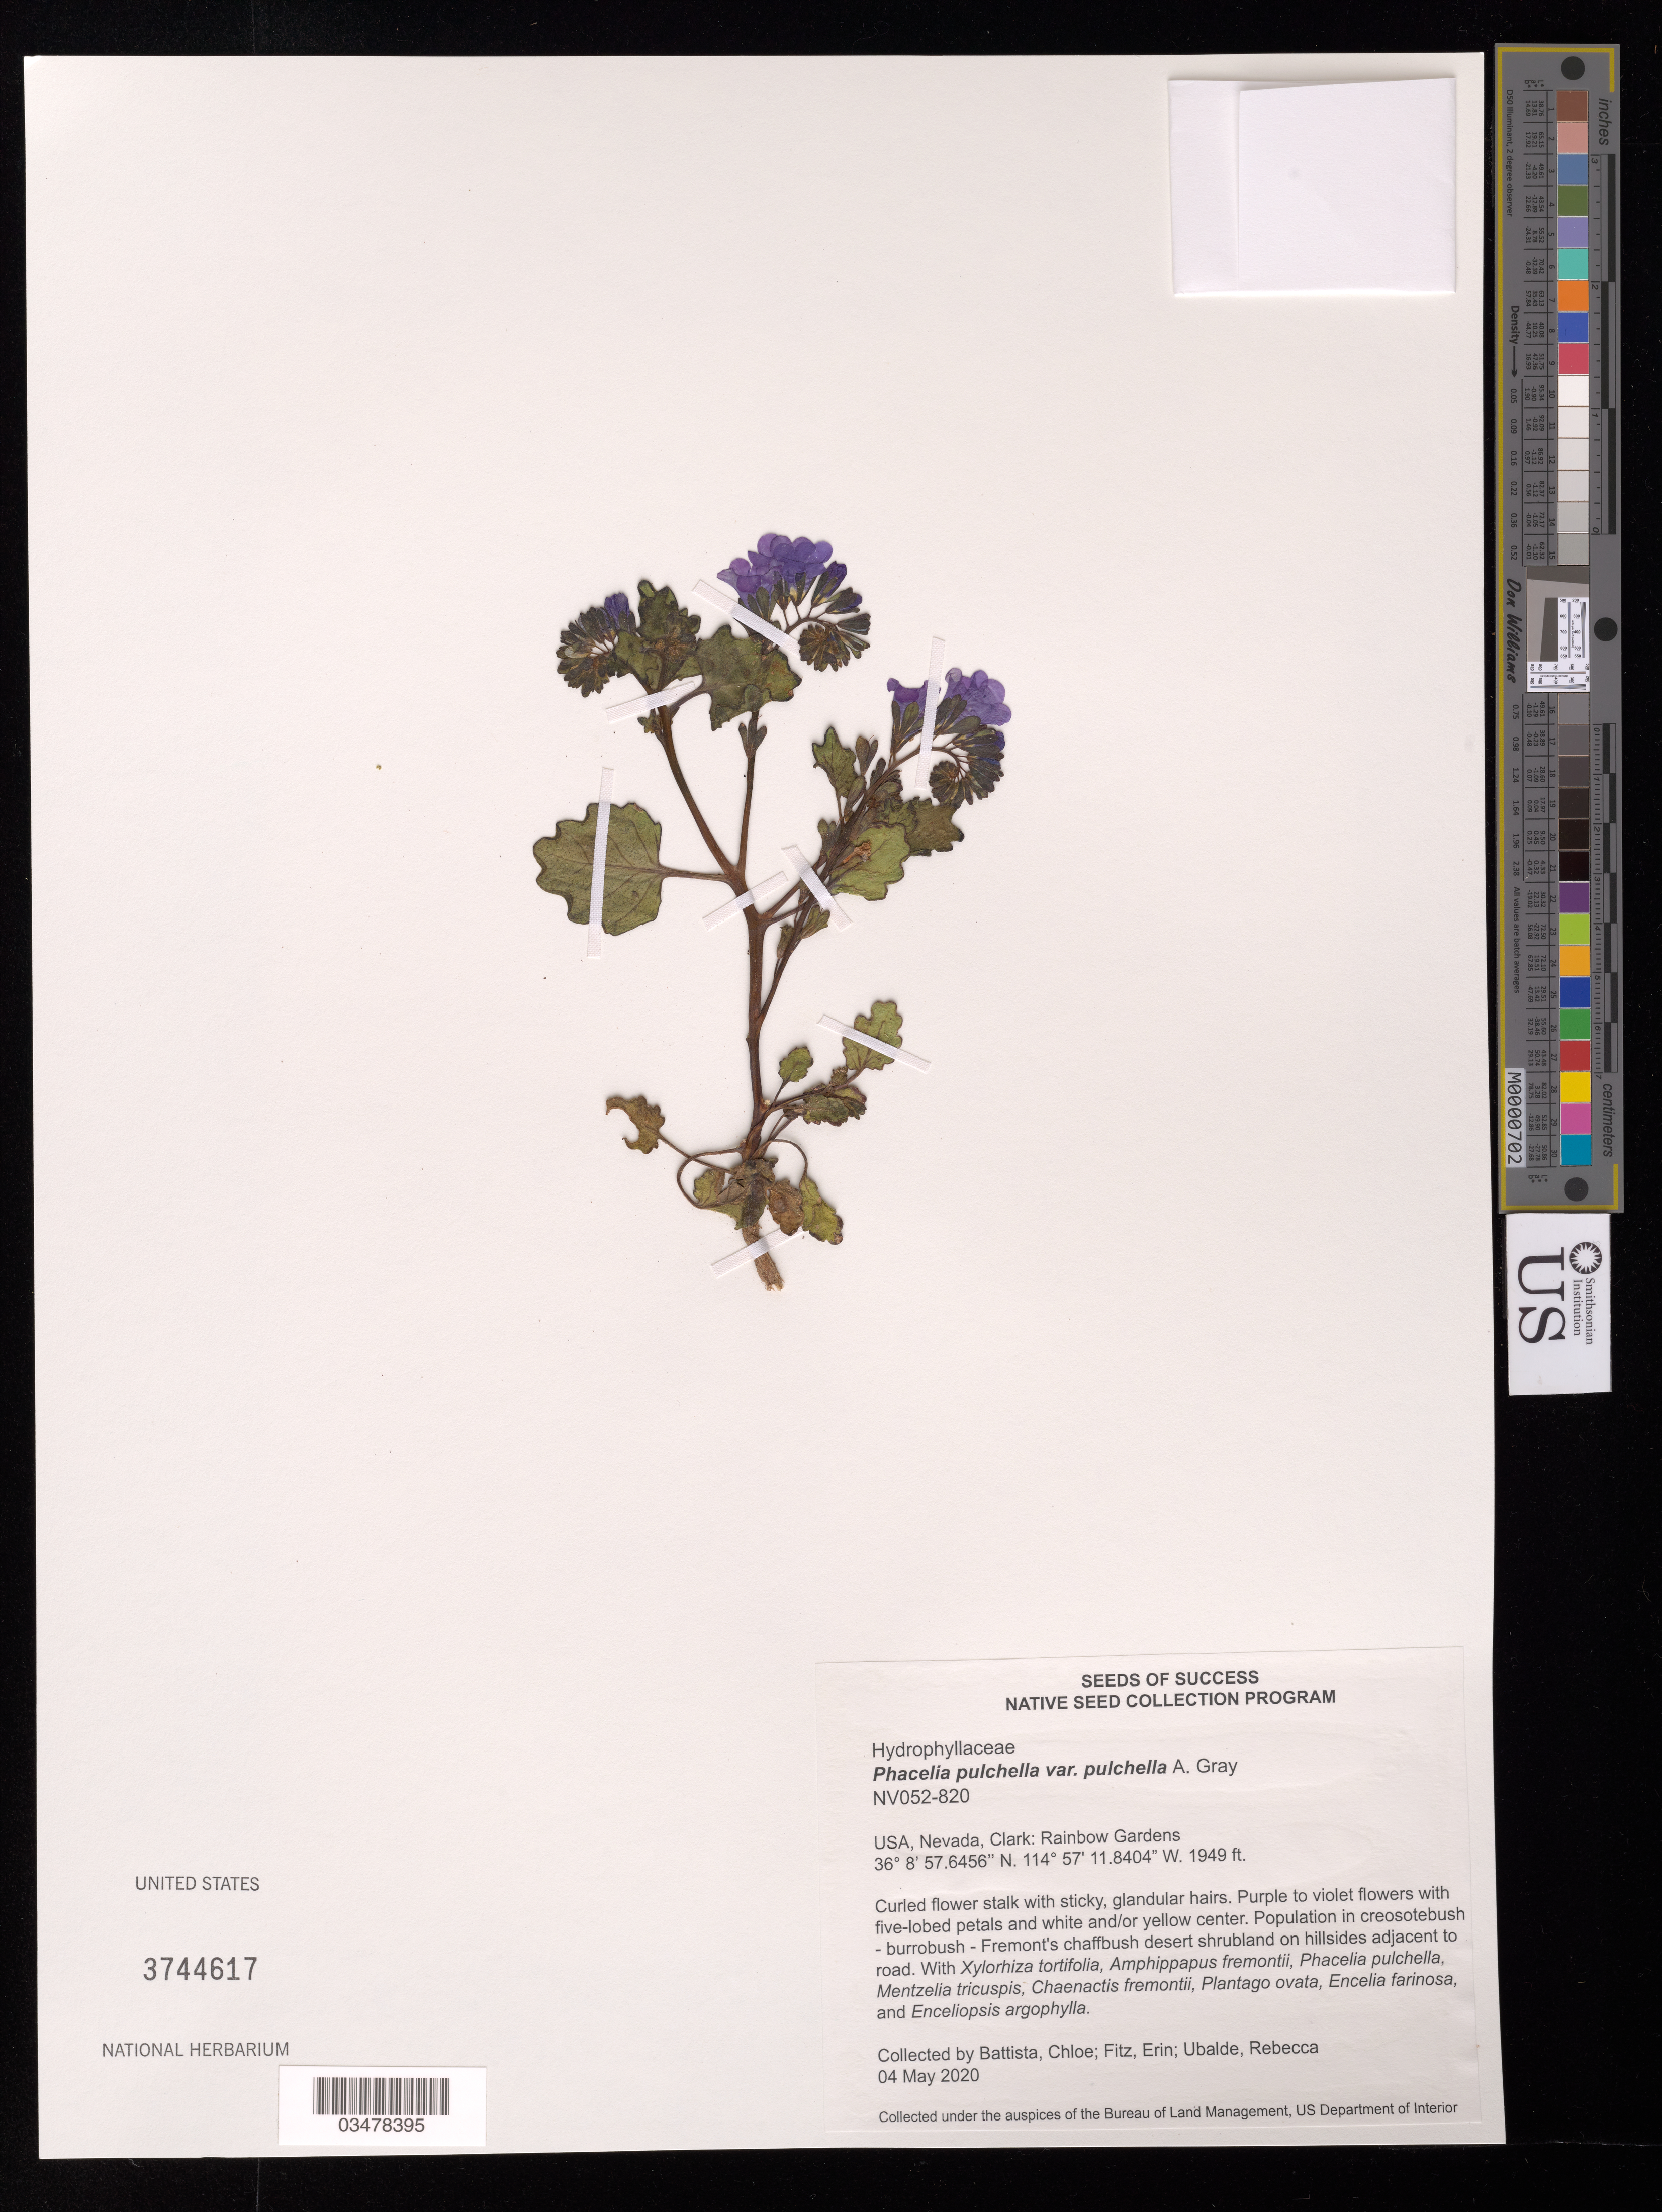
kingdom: Plantae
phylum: Tracheophyta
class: Magnoliopsida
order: Boraginales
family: Hydrophyllaceae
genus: Phacelia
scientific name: Phacelia pulchella var. pulchella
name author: A. Gray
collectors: C. Battista, E. Fitz & R. Ubalde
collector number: NV052-820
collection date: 2020-05-04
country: United States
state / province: Nevada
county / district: Clark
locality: Rainbow Gardens.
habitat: Creosotebush-burrobush-Fremont's chaffbush desert shrubland. With Phacelia pulchella, Plantago ovata, Encelia ferinosa, etc.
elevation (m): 594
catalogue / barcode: US 3744617